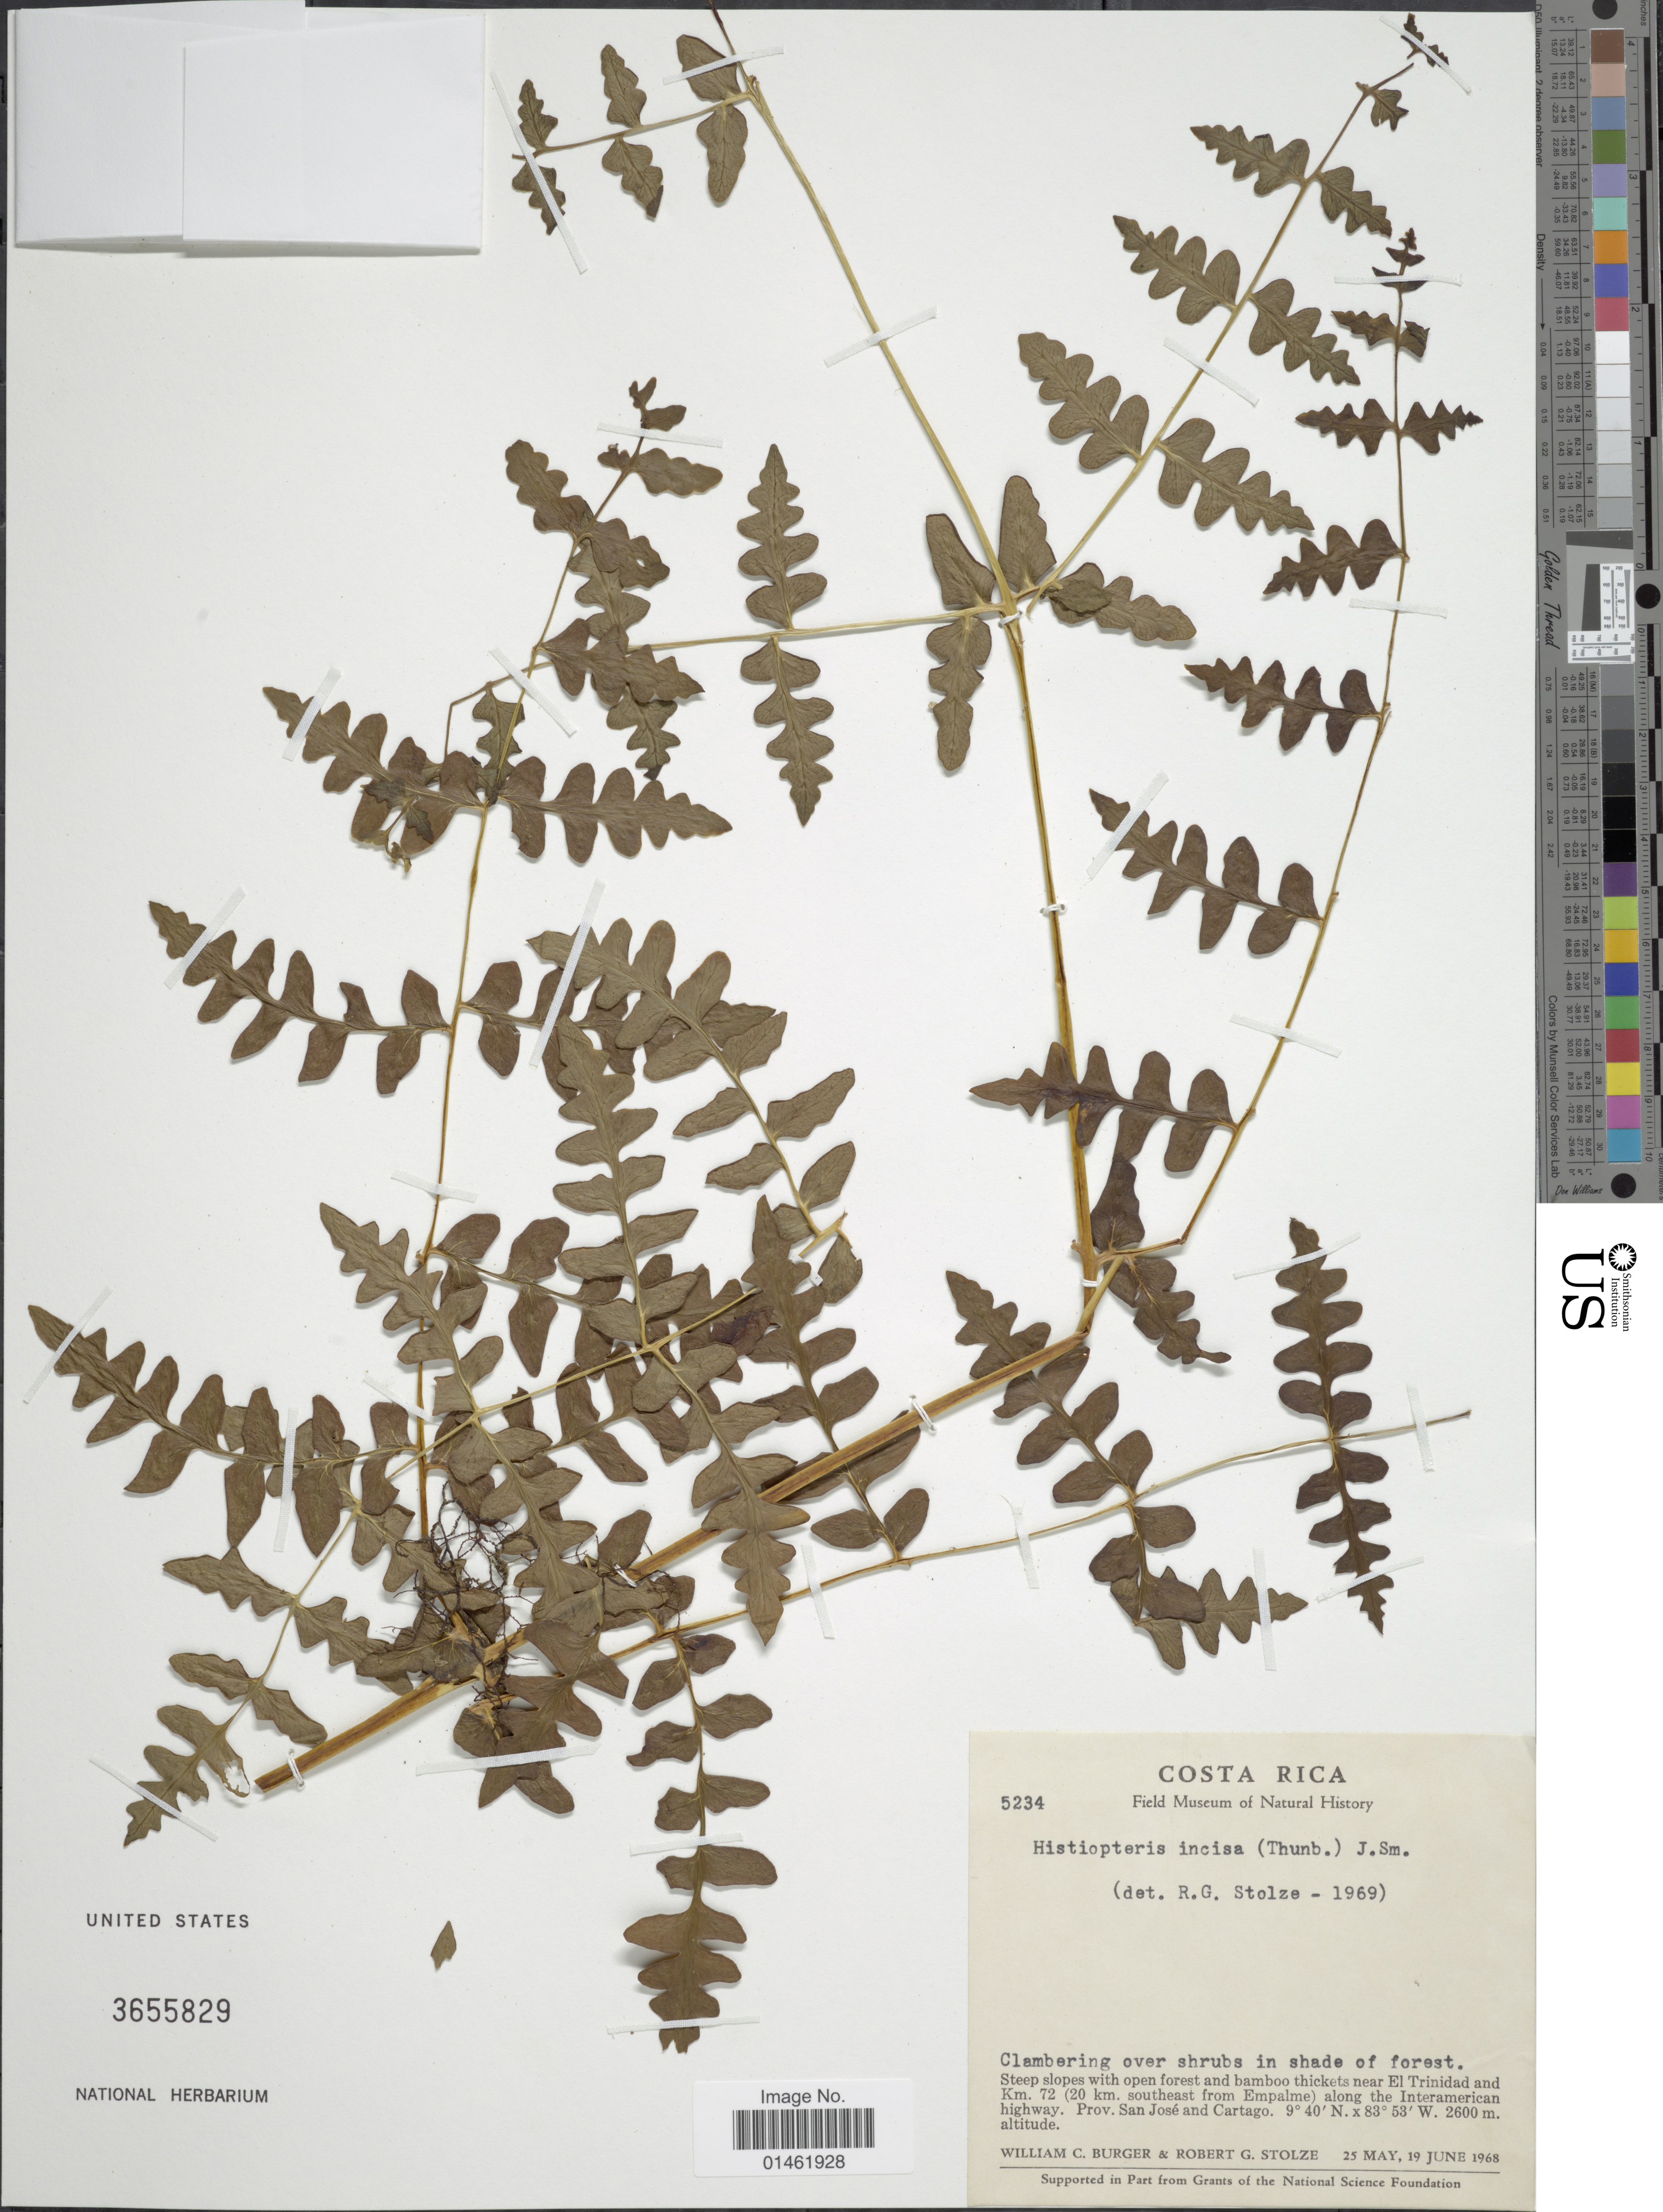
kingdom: Plantae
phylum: Tracheophyta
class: Polypodiopsida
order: Polypodiales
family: Dennstaedtiaceae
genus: Histiopteris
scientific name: Histiopteris incisa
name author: (Thunb.) J. Sm.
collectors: W. Burger & R. G. Stolze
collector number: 5234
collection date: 1968-05-25/1968-06-19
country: Costa Rica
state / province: San José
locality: Steep slopes with open forest and bamboo thickets near El Trinidad and Km. 72 (20 km. southeast from Empalme) along the Interamerican highway, Prov. San José and Cartago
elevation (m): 2600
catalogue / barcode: US 3655829